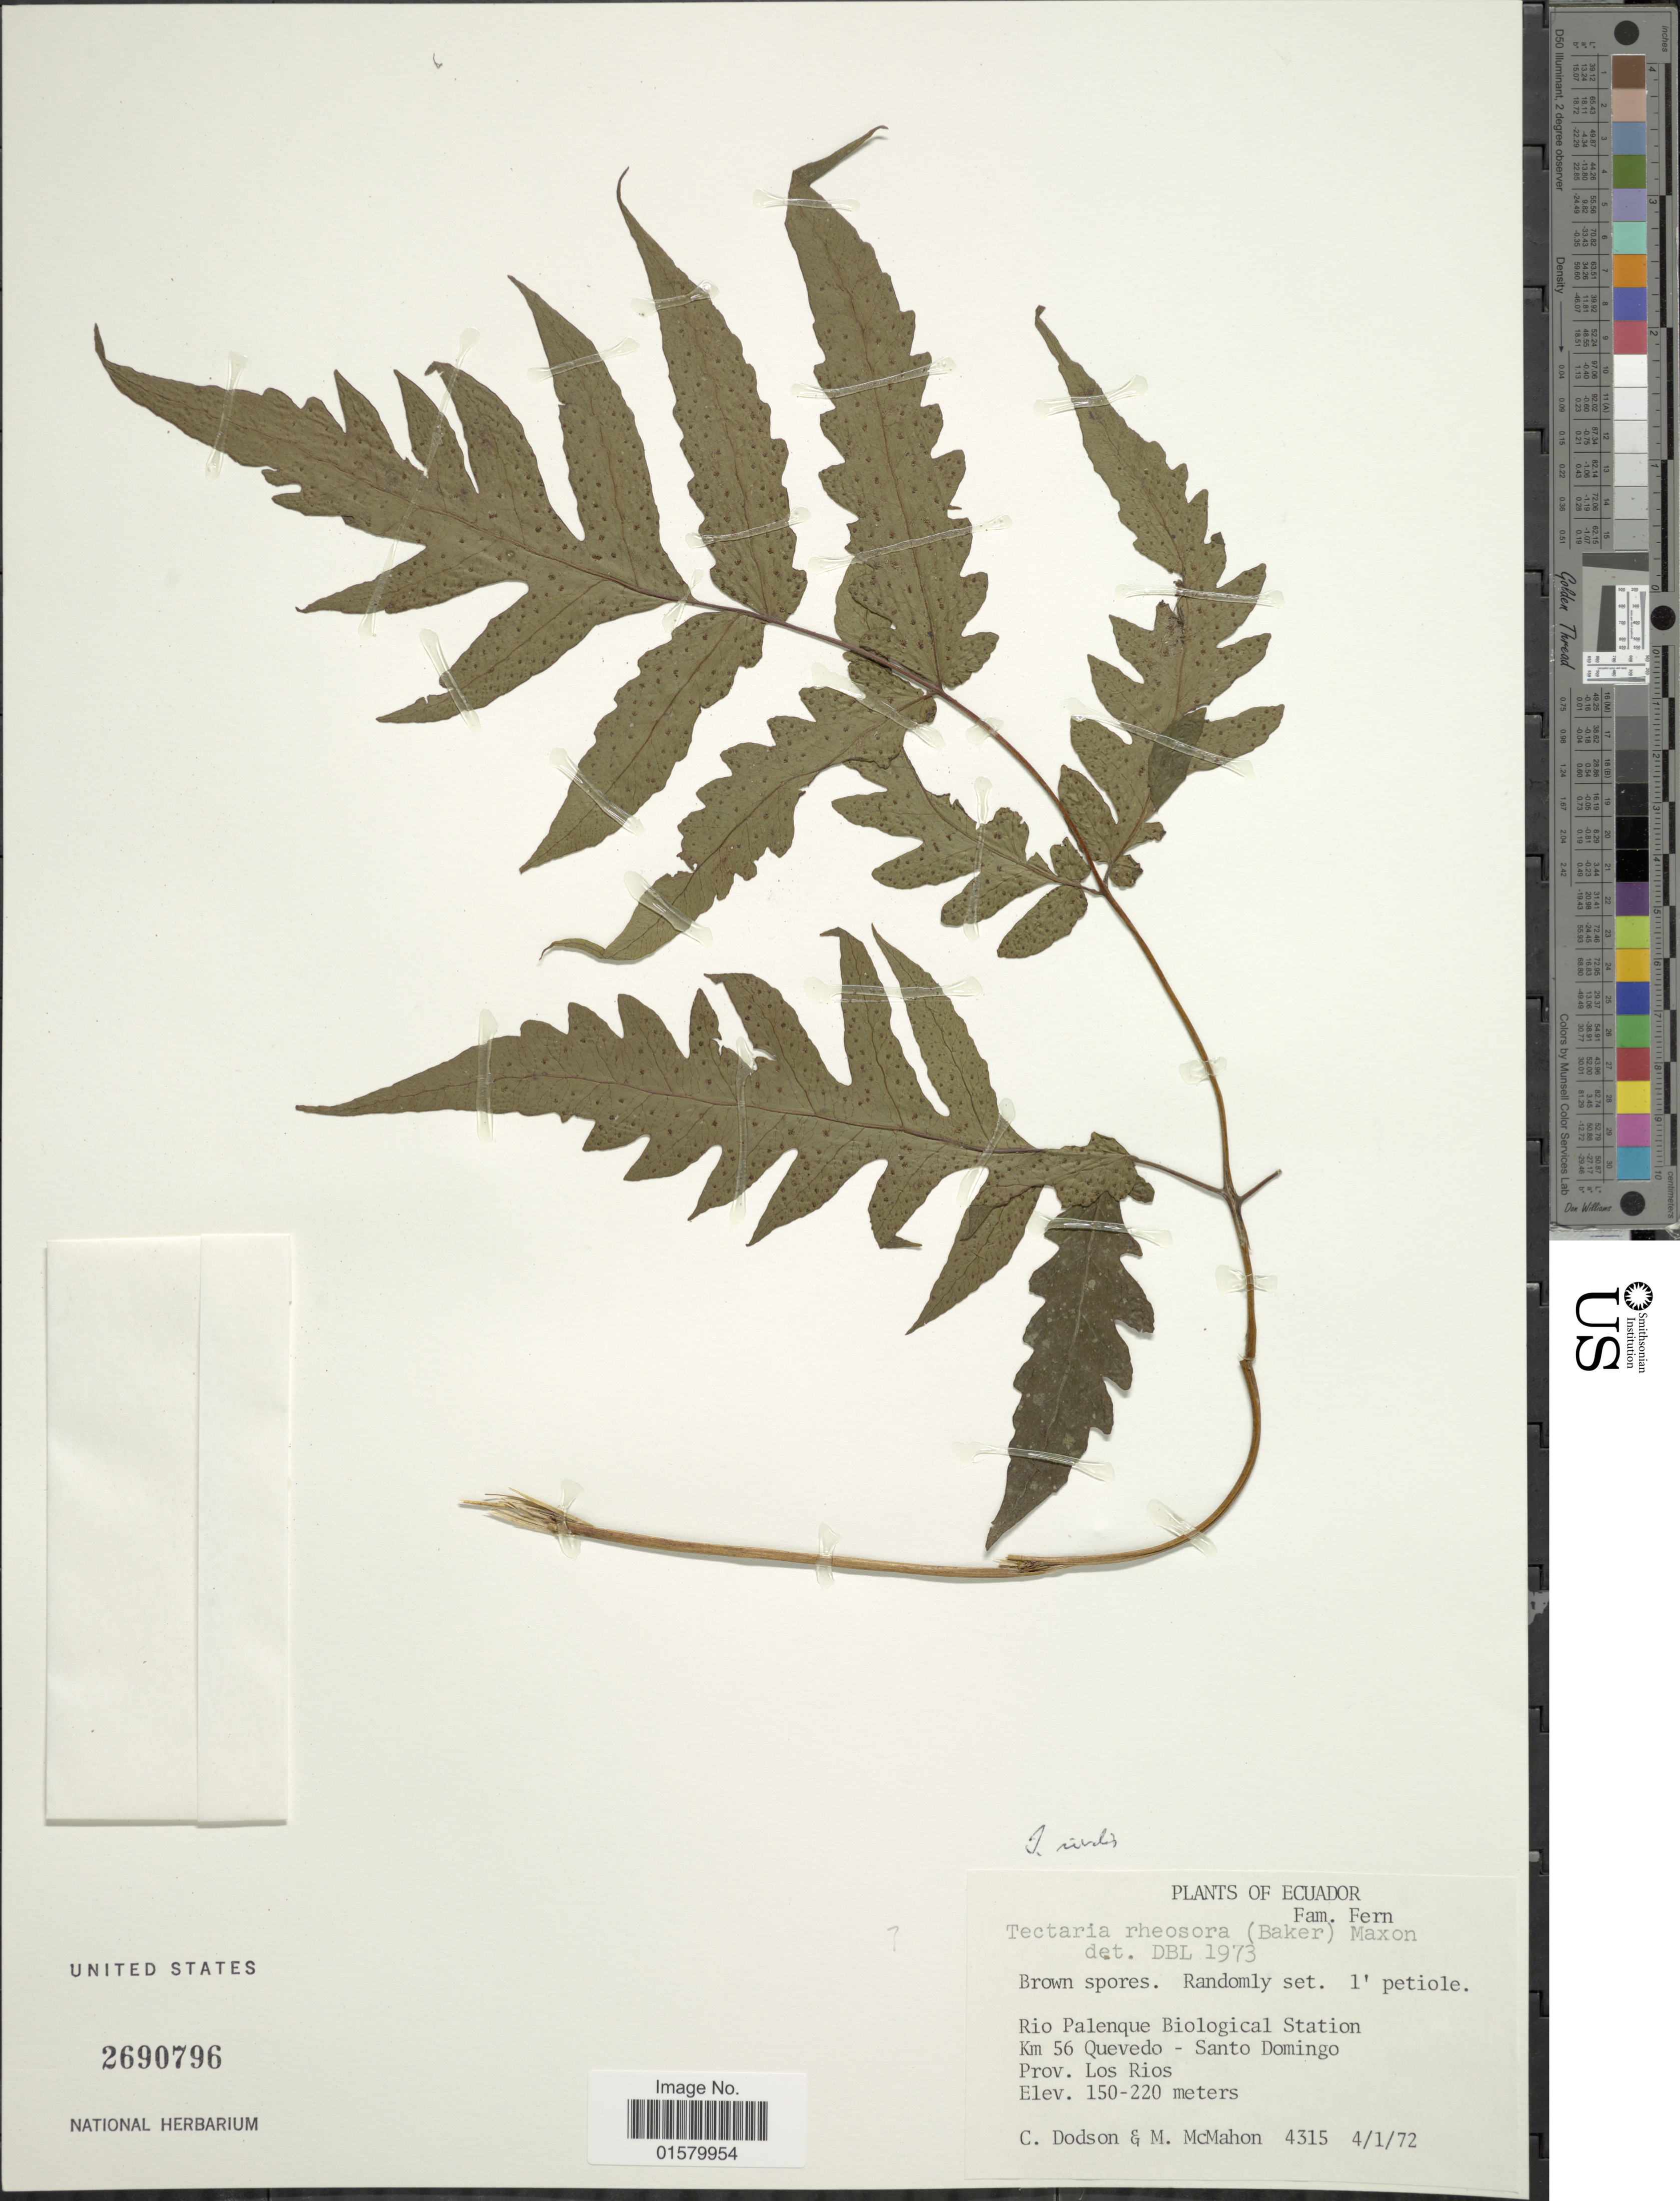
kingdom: Plantae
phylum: Tracheophyta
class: Polypodiopsida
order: Polypodiales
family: Tectariaceae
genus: Tectaria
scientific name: Tectaria rivalis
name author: (Mett. ex Kuhn) C. Chr.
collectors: C. Dodson & M. McMahon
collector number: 4315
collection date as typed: Transcribed d/m/y: 4/1/72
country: Ecuador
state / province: Los Ríos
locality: Rio Palenque Biological Station, km 56 Quevedo, Santo Domingo, Prov. Los Rios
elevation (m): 150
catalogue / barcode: US 2690796